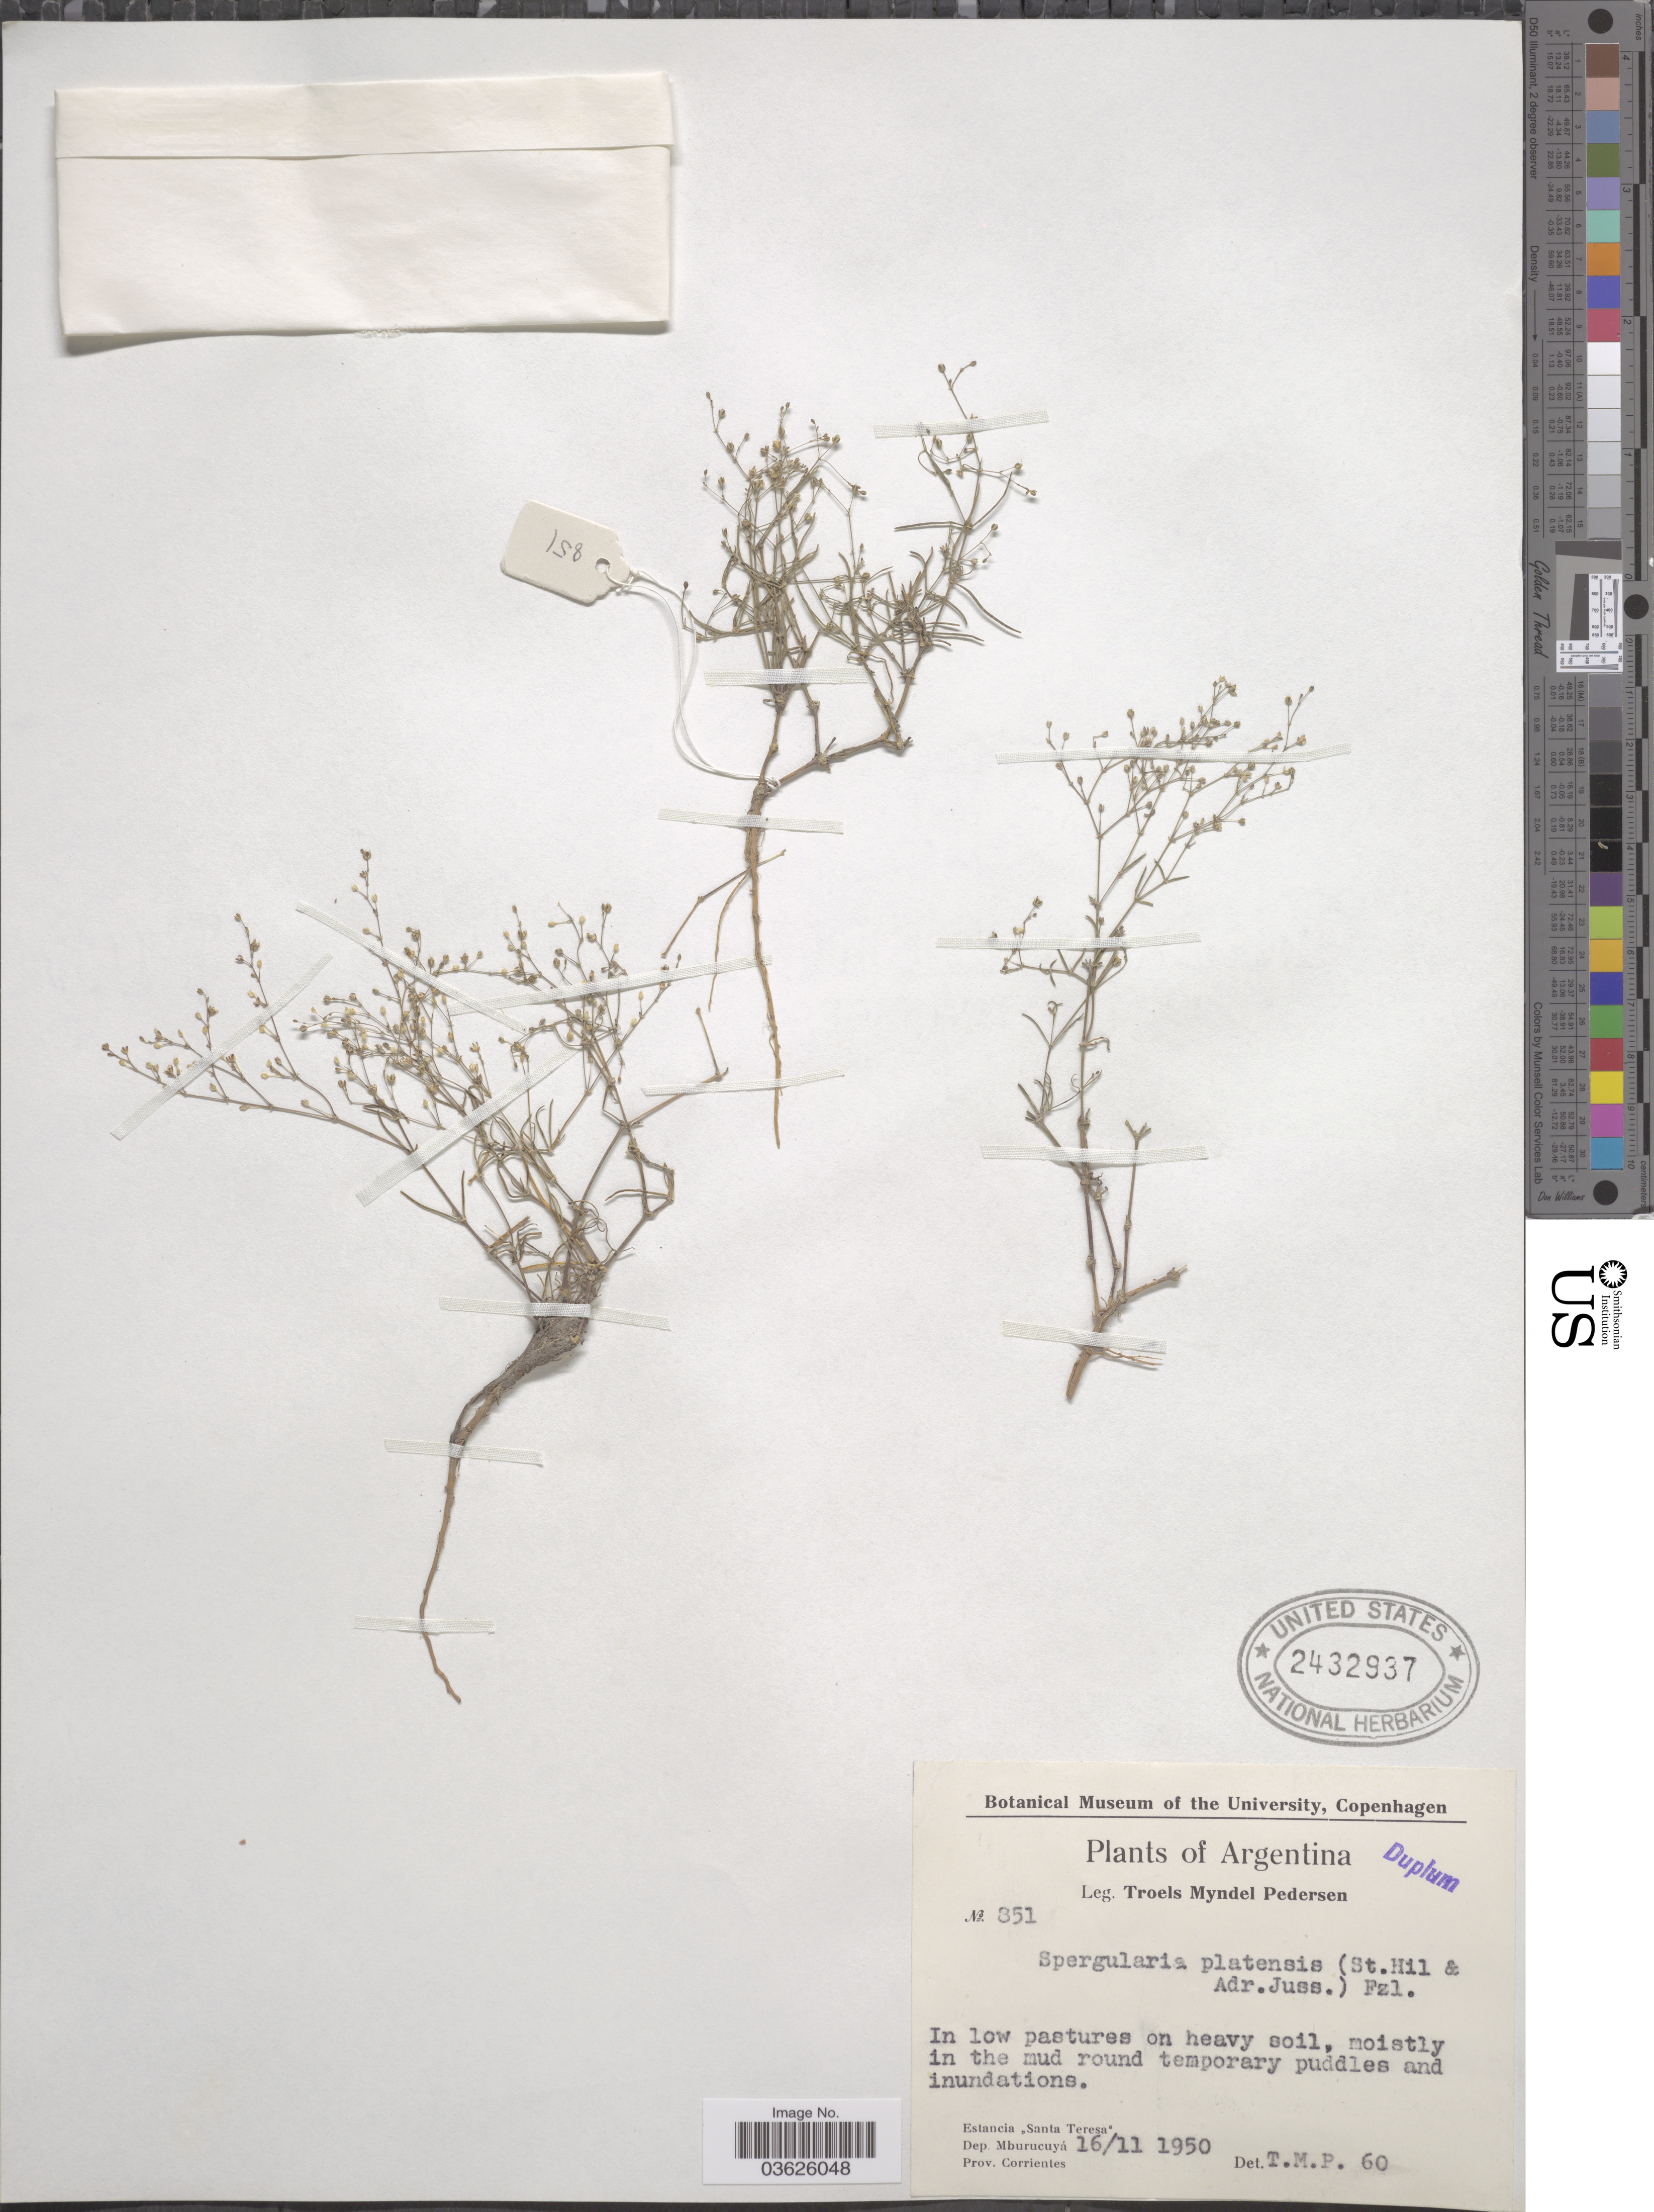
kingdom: Plantae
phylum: Tracheophyta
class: Magnoliopsida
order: Caryophyllales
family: Caryophyllaceae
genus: Spergularia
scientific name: Spergularia platensis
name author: (Cambess.) Fenzl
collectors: T. Pederson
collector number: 351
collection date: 1950-11-16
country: Argentina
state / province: Corrientes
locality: Estancia "Santa Teresa". Dep. Mburucuyá.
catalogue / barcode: US 2432937